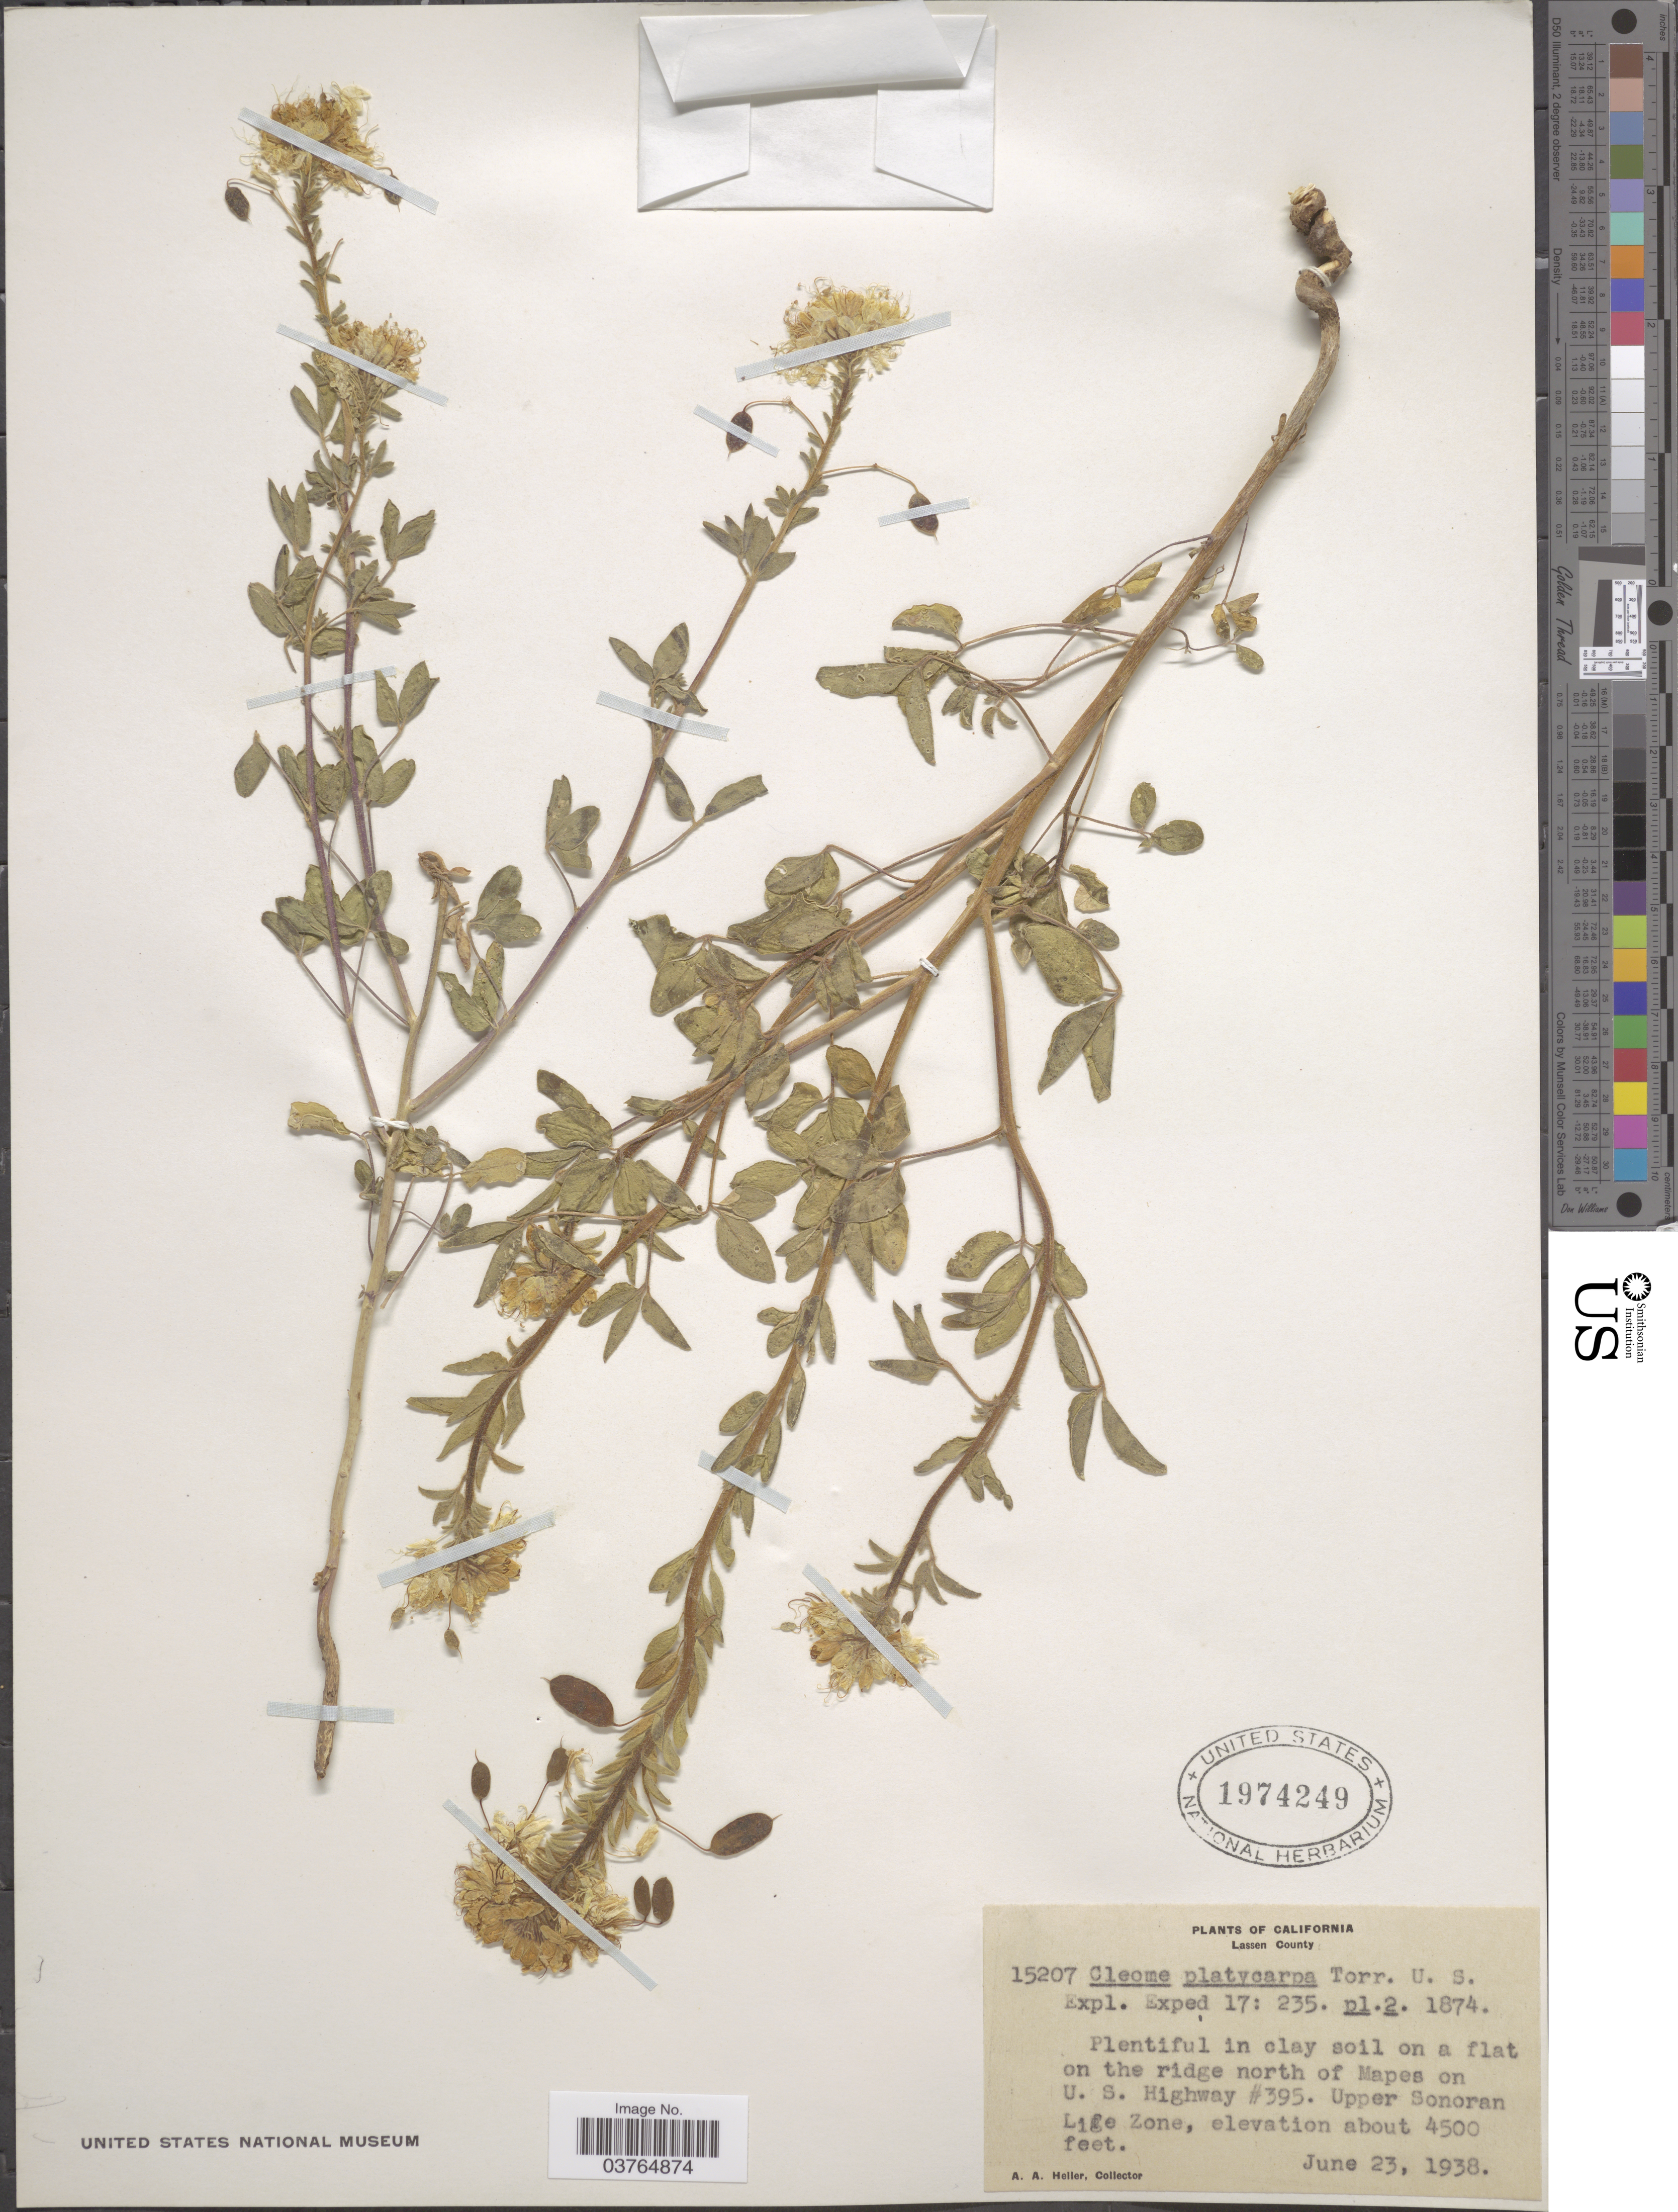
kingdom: Plantae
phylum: Tracheophyta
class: Magnoliopsida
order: Brassicales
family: Cleomaceae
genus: Cleomella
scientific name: Cleomella platycarpa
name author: (Torr.) Roalson & J.C. Hall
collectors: A. A. Heller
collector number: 15207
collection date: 1938-06-23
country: United States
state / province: California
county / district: Lassen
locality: Lassen County. On the ridge north of Mapes on U. S. Highway #395. Upper Sonoran Life Zone.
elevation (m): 1372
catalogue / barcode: US 1974249